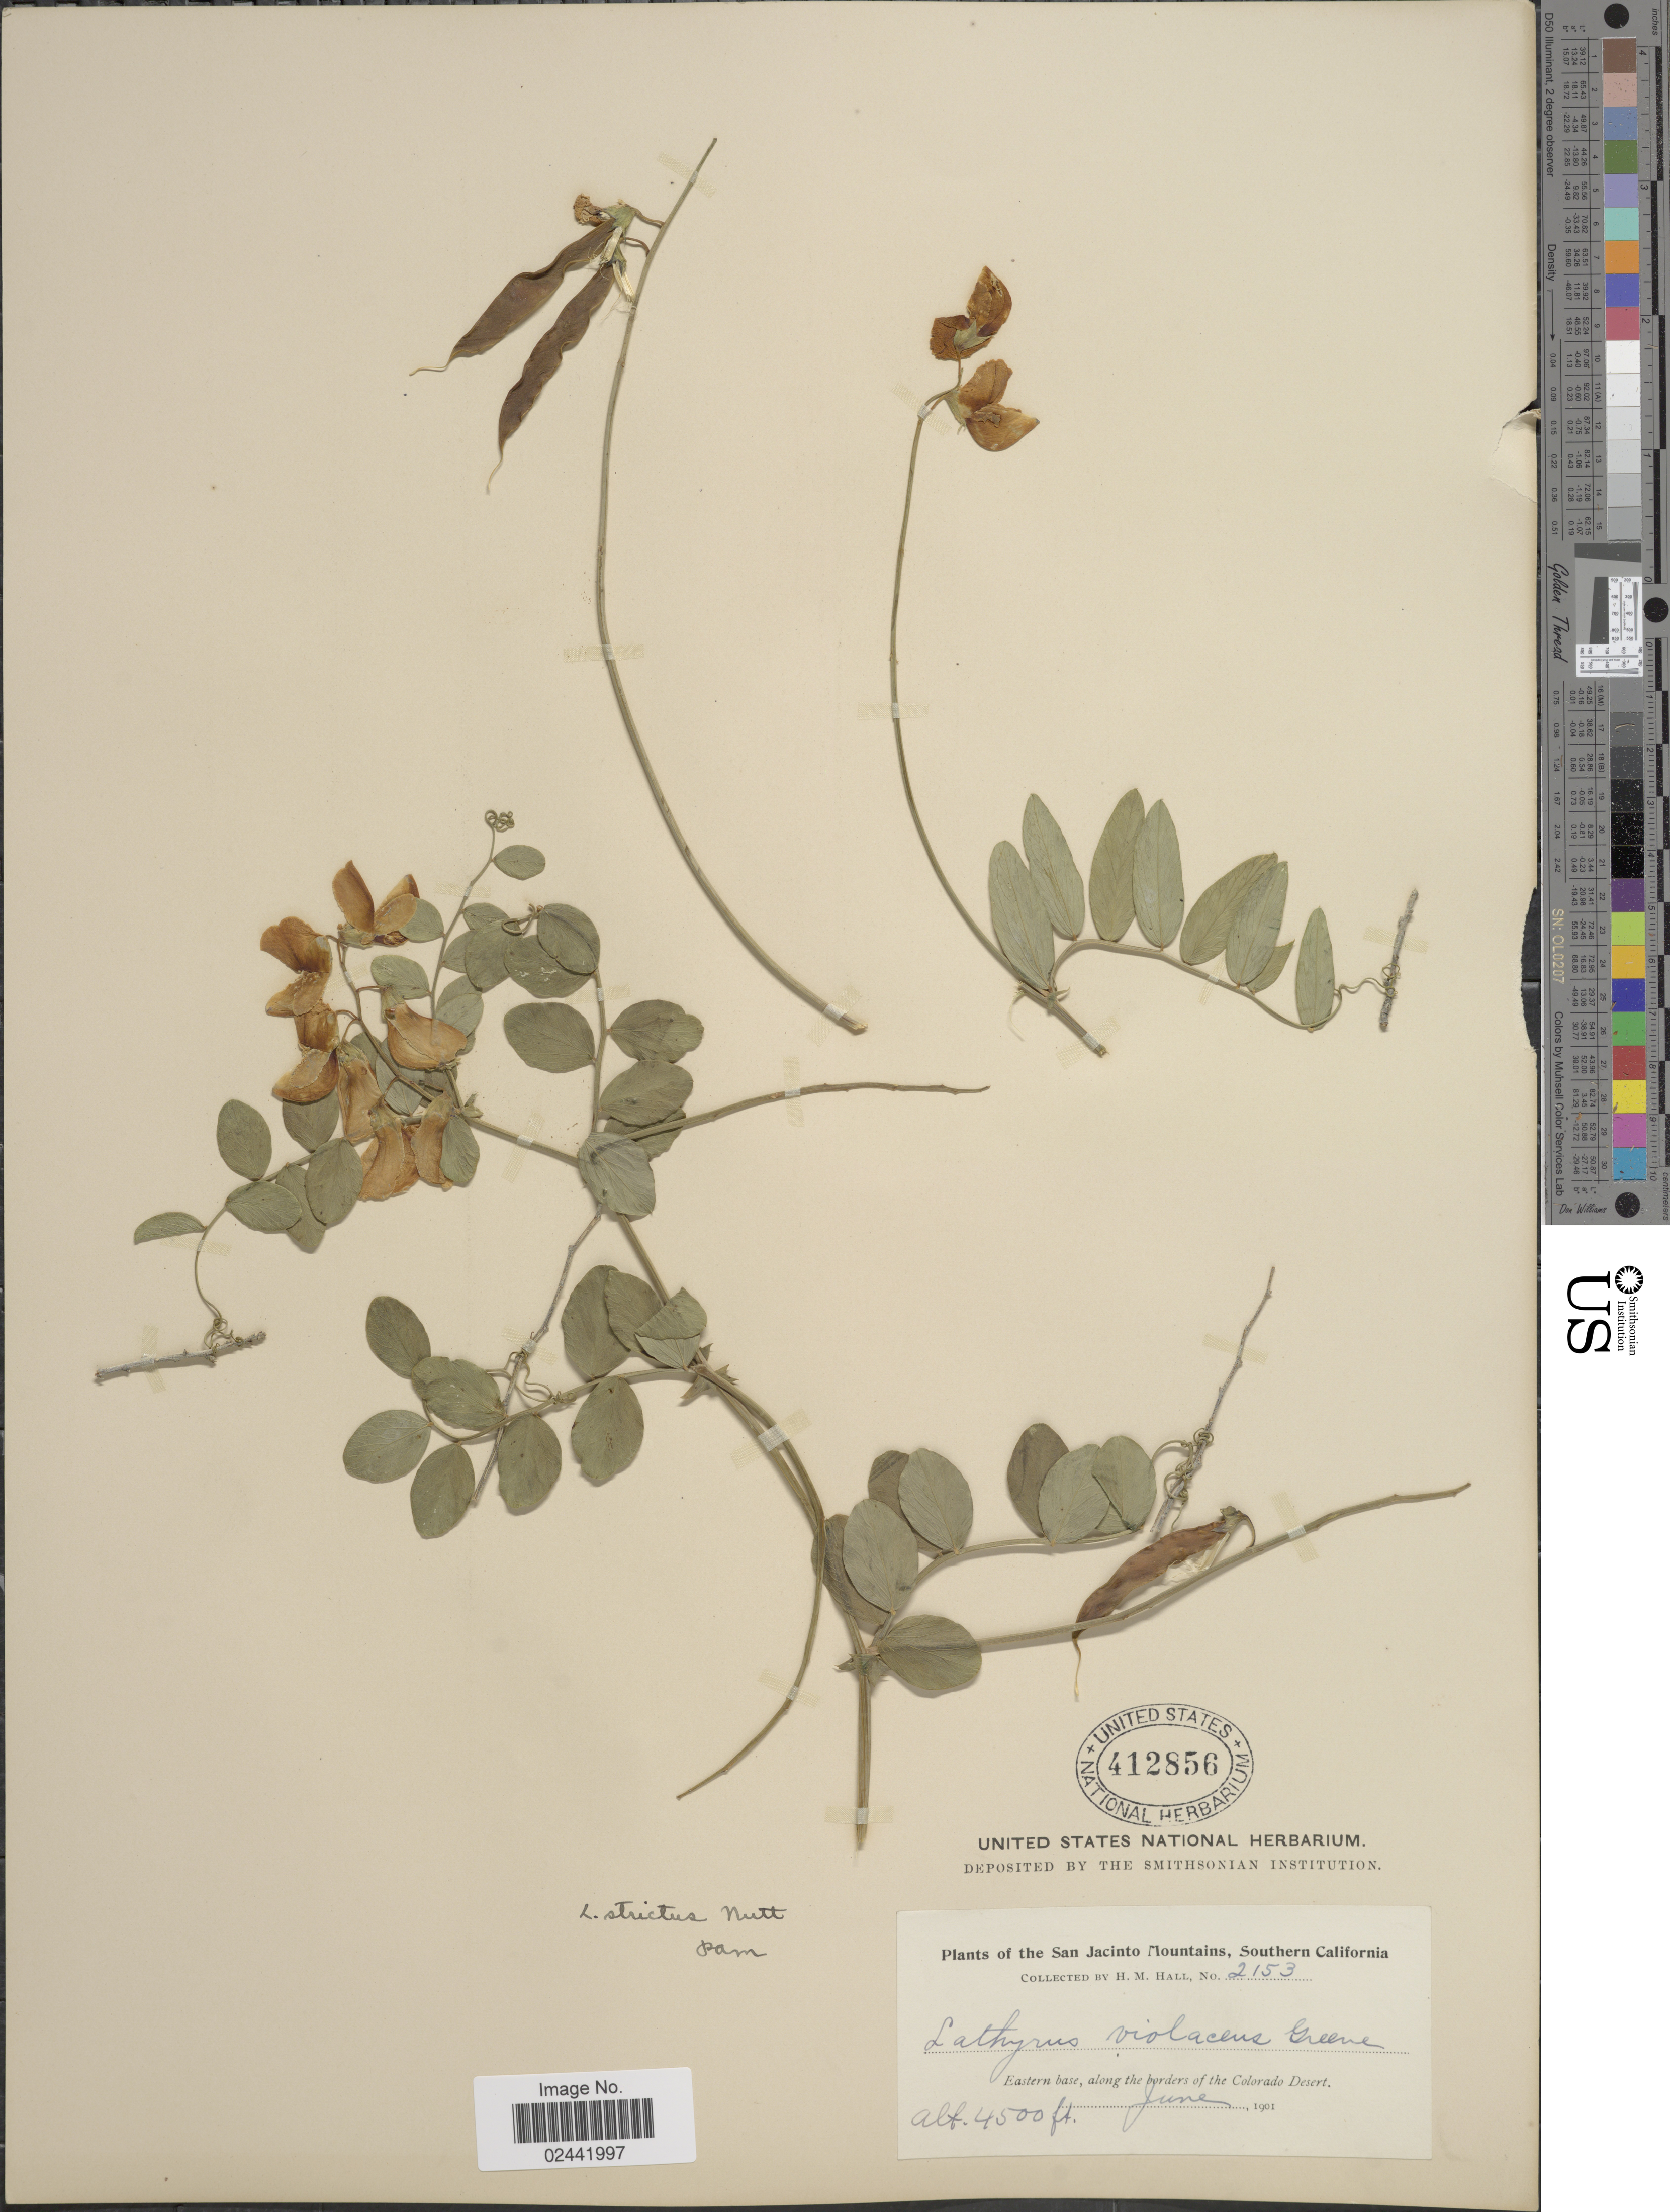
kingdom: Plantae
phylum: Tracheophyta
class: Magnoliopsida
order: Fabales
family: Fabaceae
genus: Lathyrus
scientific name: Lathyrus violaceus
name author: Greene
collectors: H. M. Hall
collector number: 2153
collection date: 1901-06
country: United States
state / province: California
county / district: Riverside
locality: San Jacinto Mountains, Southern California. Eastern base, along the borders of the Colorado Desert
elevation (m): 1372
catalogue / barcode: US 412856